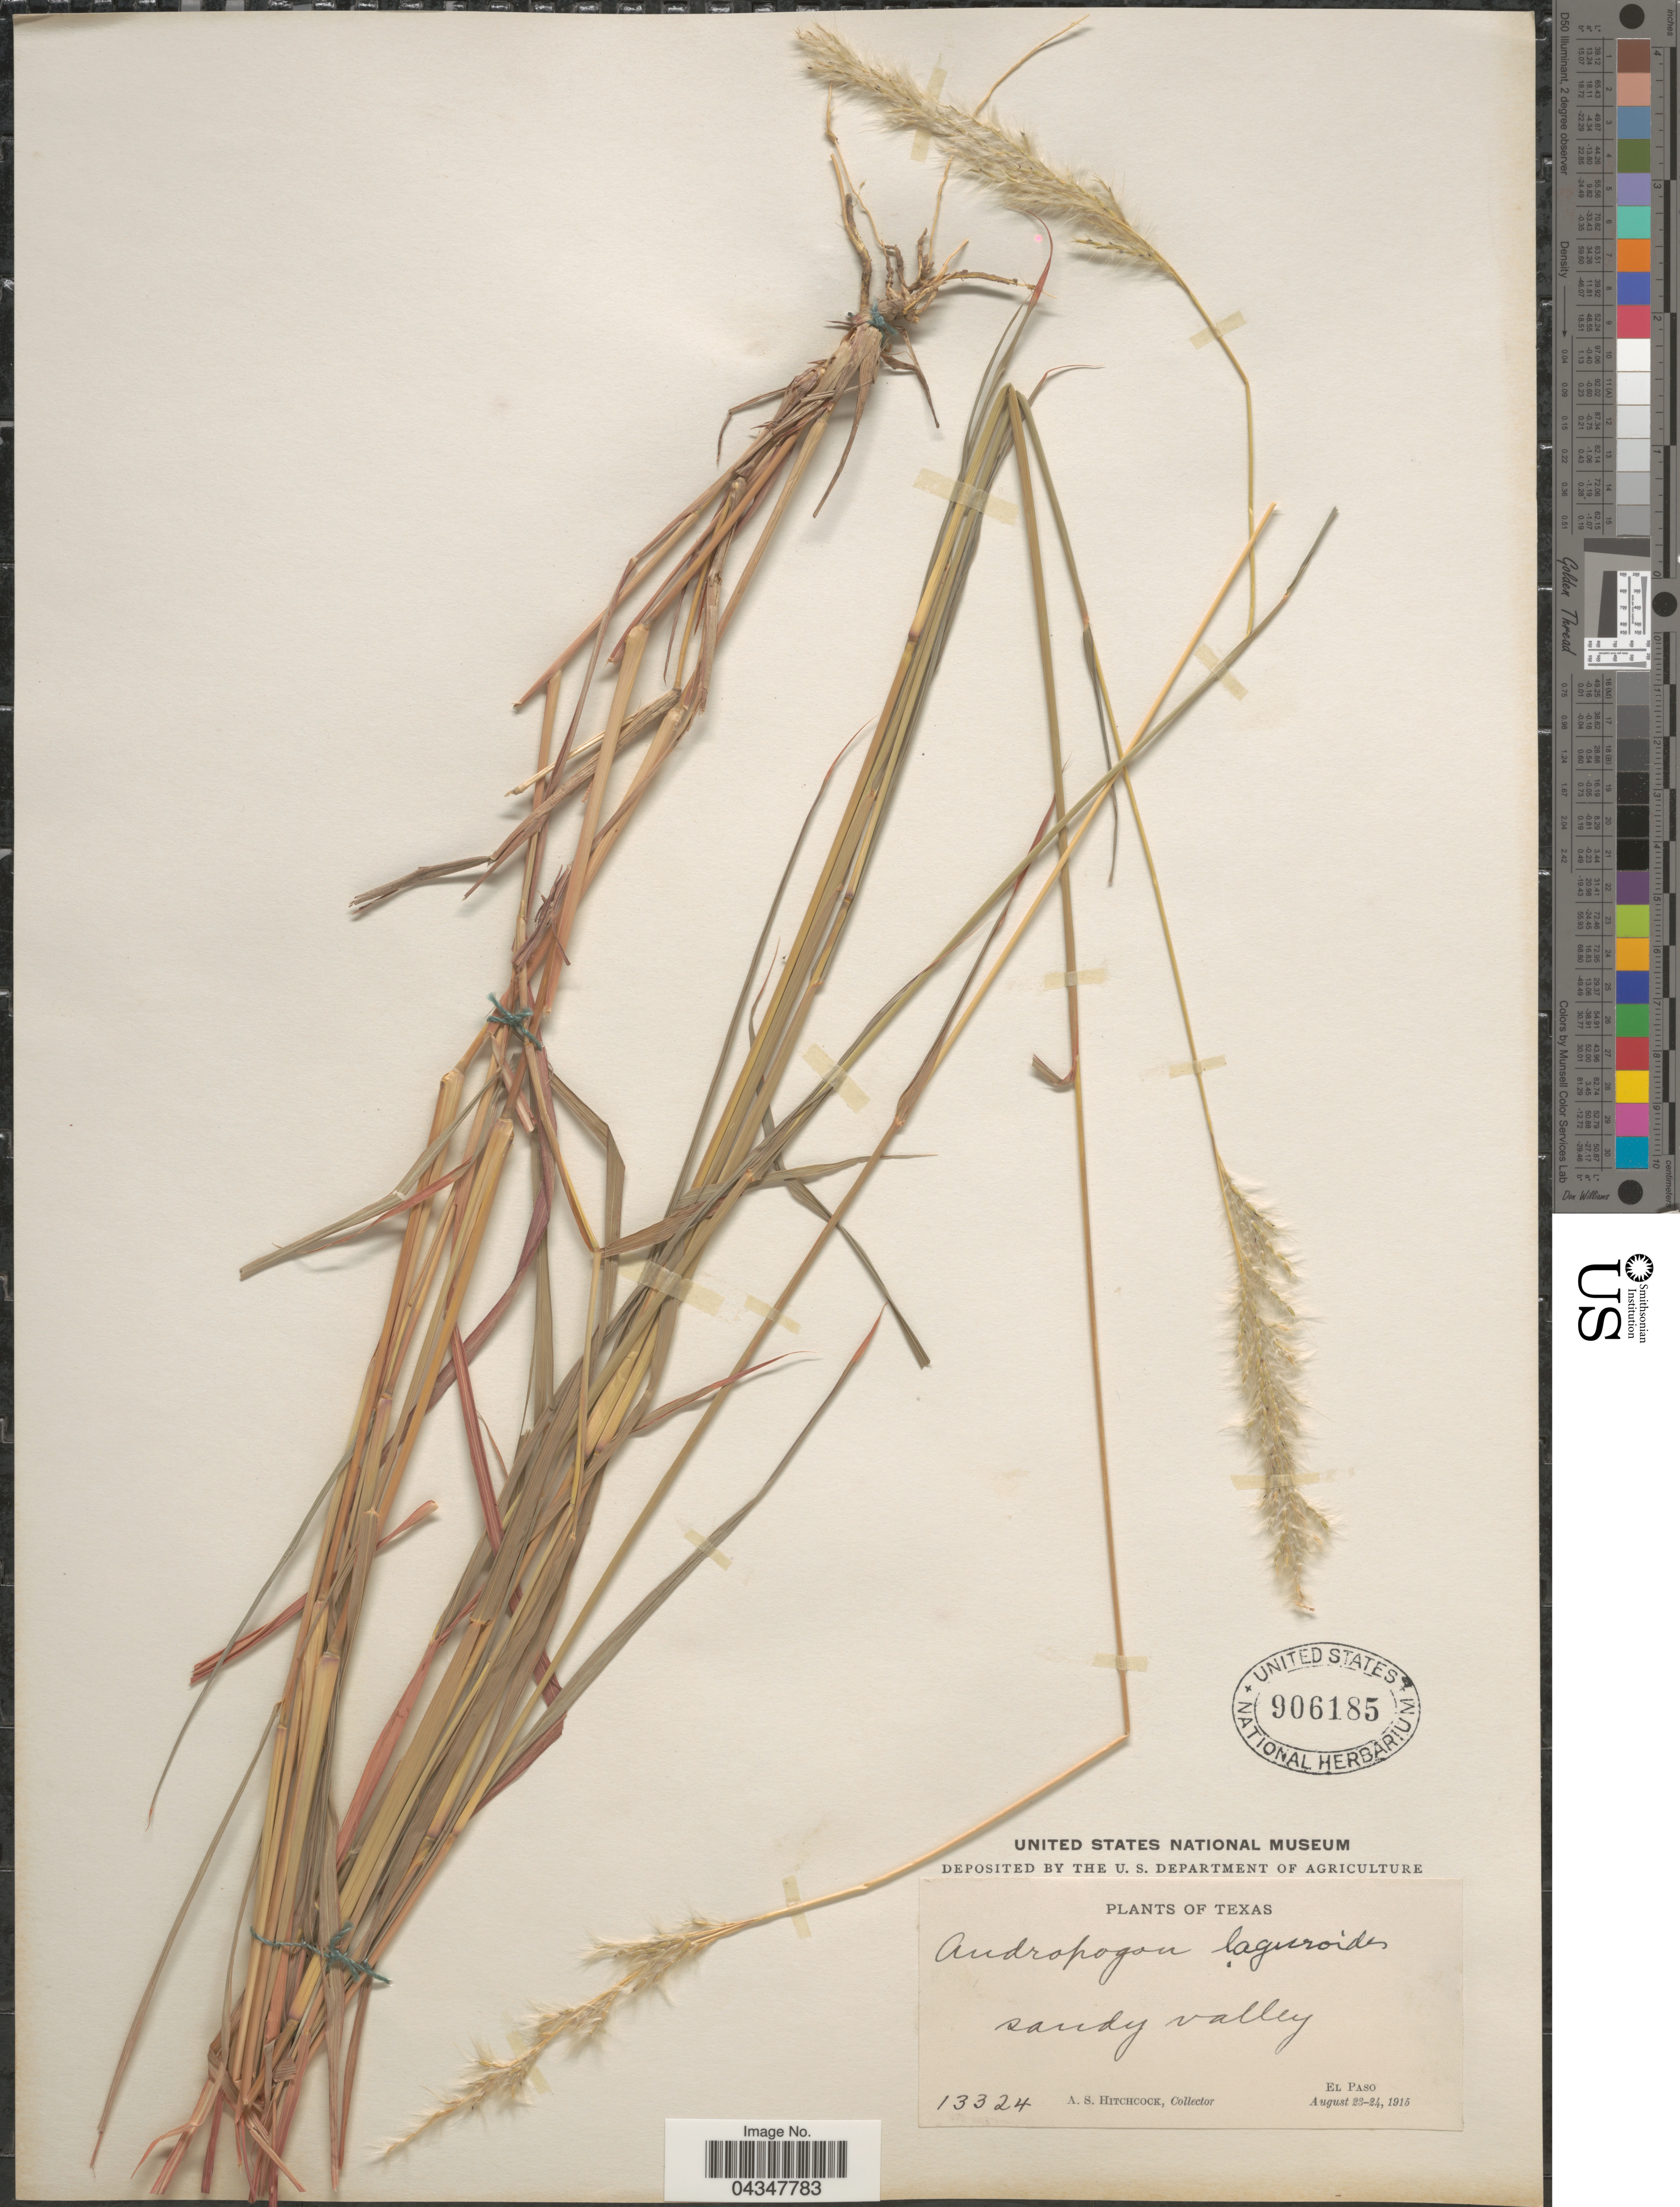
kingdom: Plantae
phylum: Tracheophyta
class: Liliopsida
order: Poales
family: Poaceae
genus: Bothriochloa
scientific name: Bothriochloa saccharoides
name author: (Sw.) Rydb.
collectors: A. S. Hitchcock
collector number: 13324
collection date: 1915-08-23/1915-08-24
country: United States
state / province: Texas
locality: Sandy valley. El Paso.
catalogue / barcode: US 906185